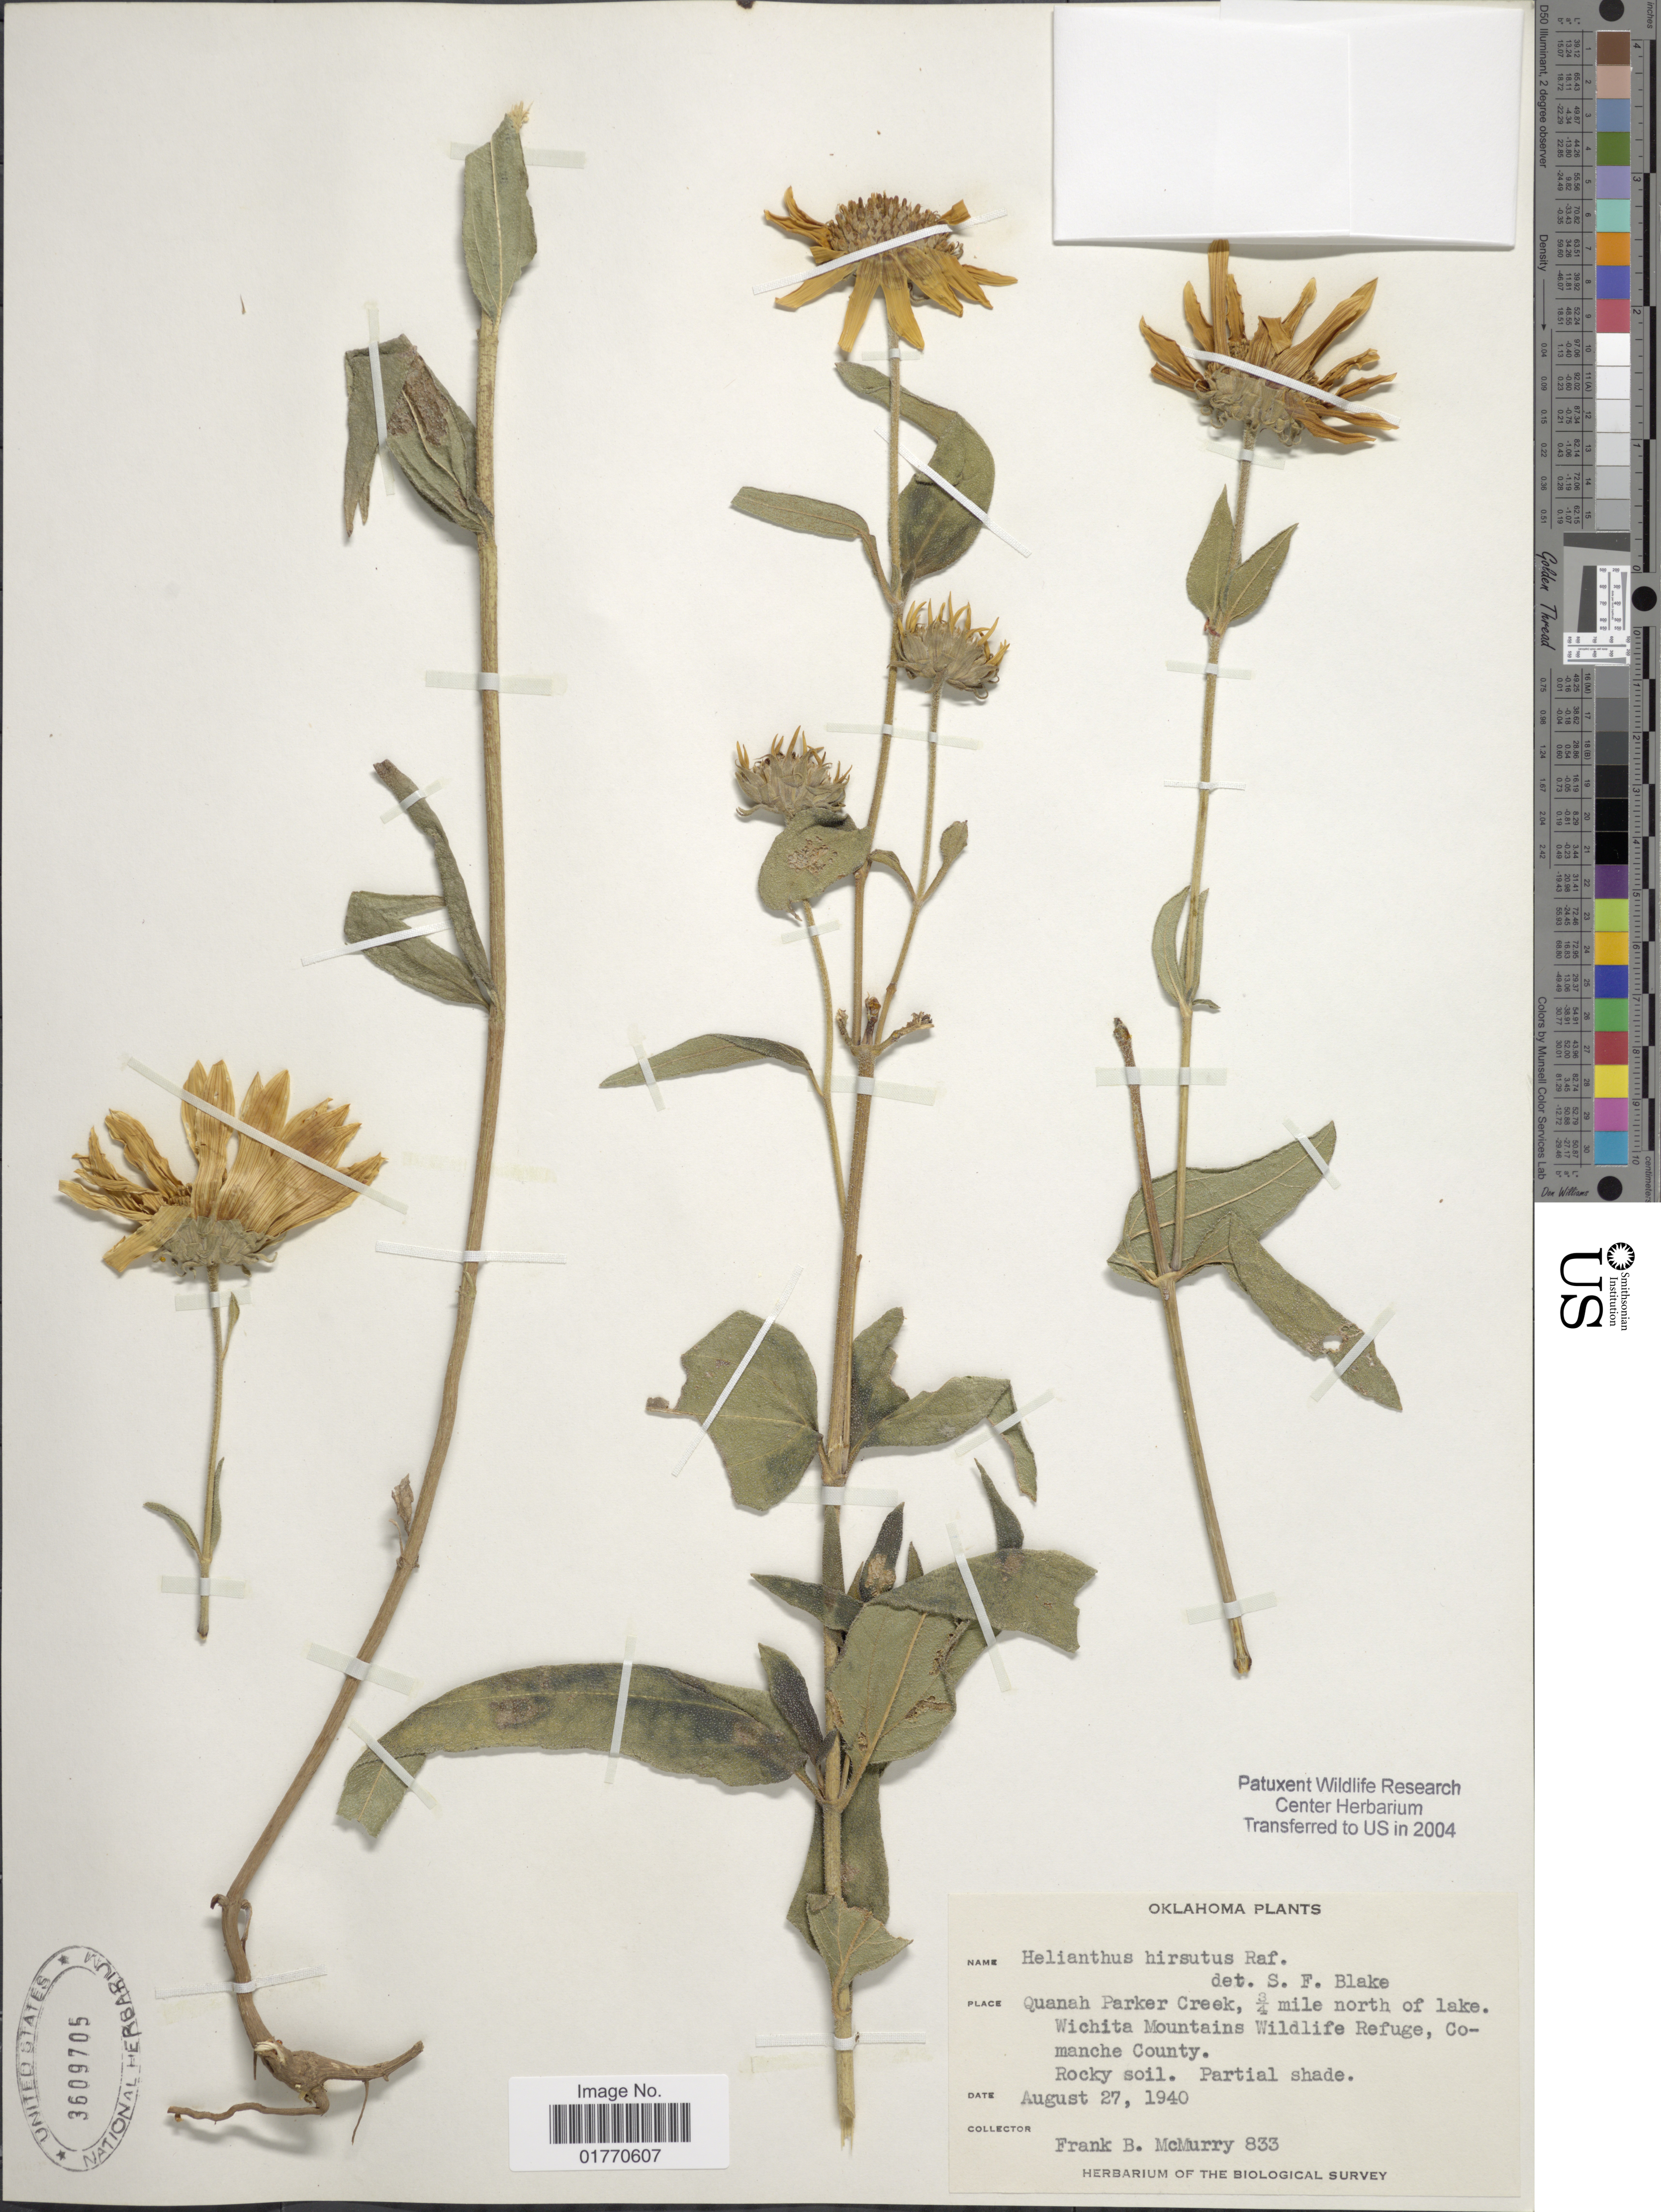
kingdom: Plantae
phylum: Tracheophyta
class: Magnoliopsida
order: Asterales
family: Asteraceae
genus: Helianthus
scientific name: Helianthus hirsutus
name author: Raf.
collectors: F. B. McMurry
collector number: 833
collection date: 1940-08-27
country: United States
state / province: Oklahoma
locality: Quanah Parker Creek, ¾ mile north of lake, Wichita Mountains Wildlife Refuge, Comanche County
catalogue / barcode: US 3609705